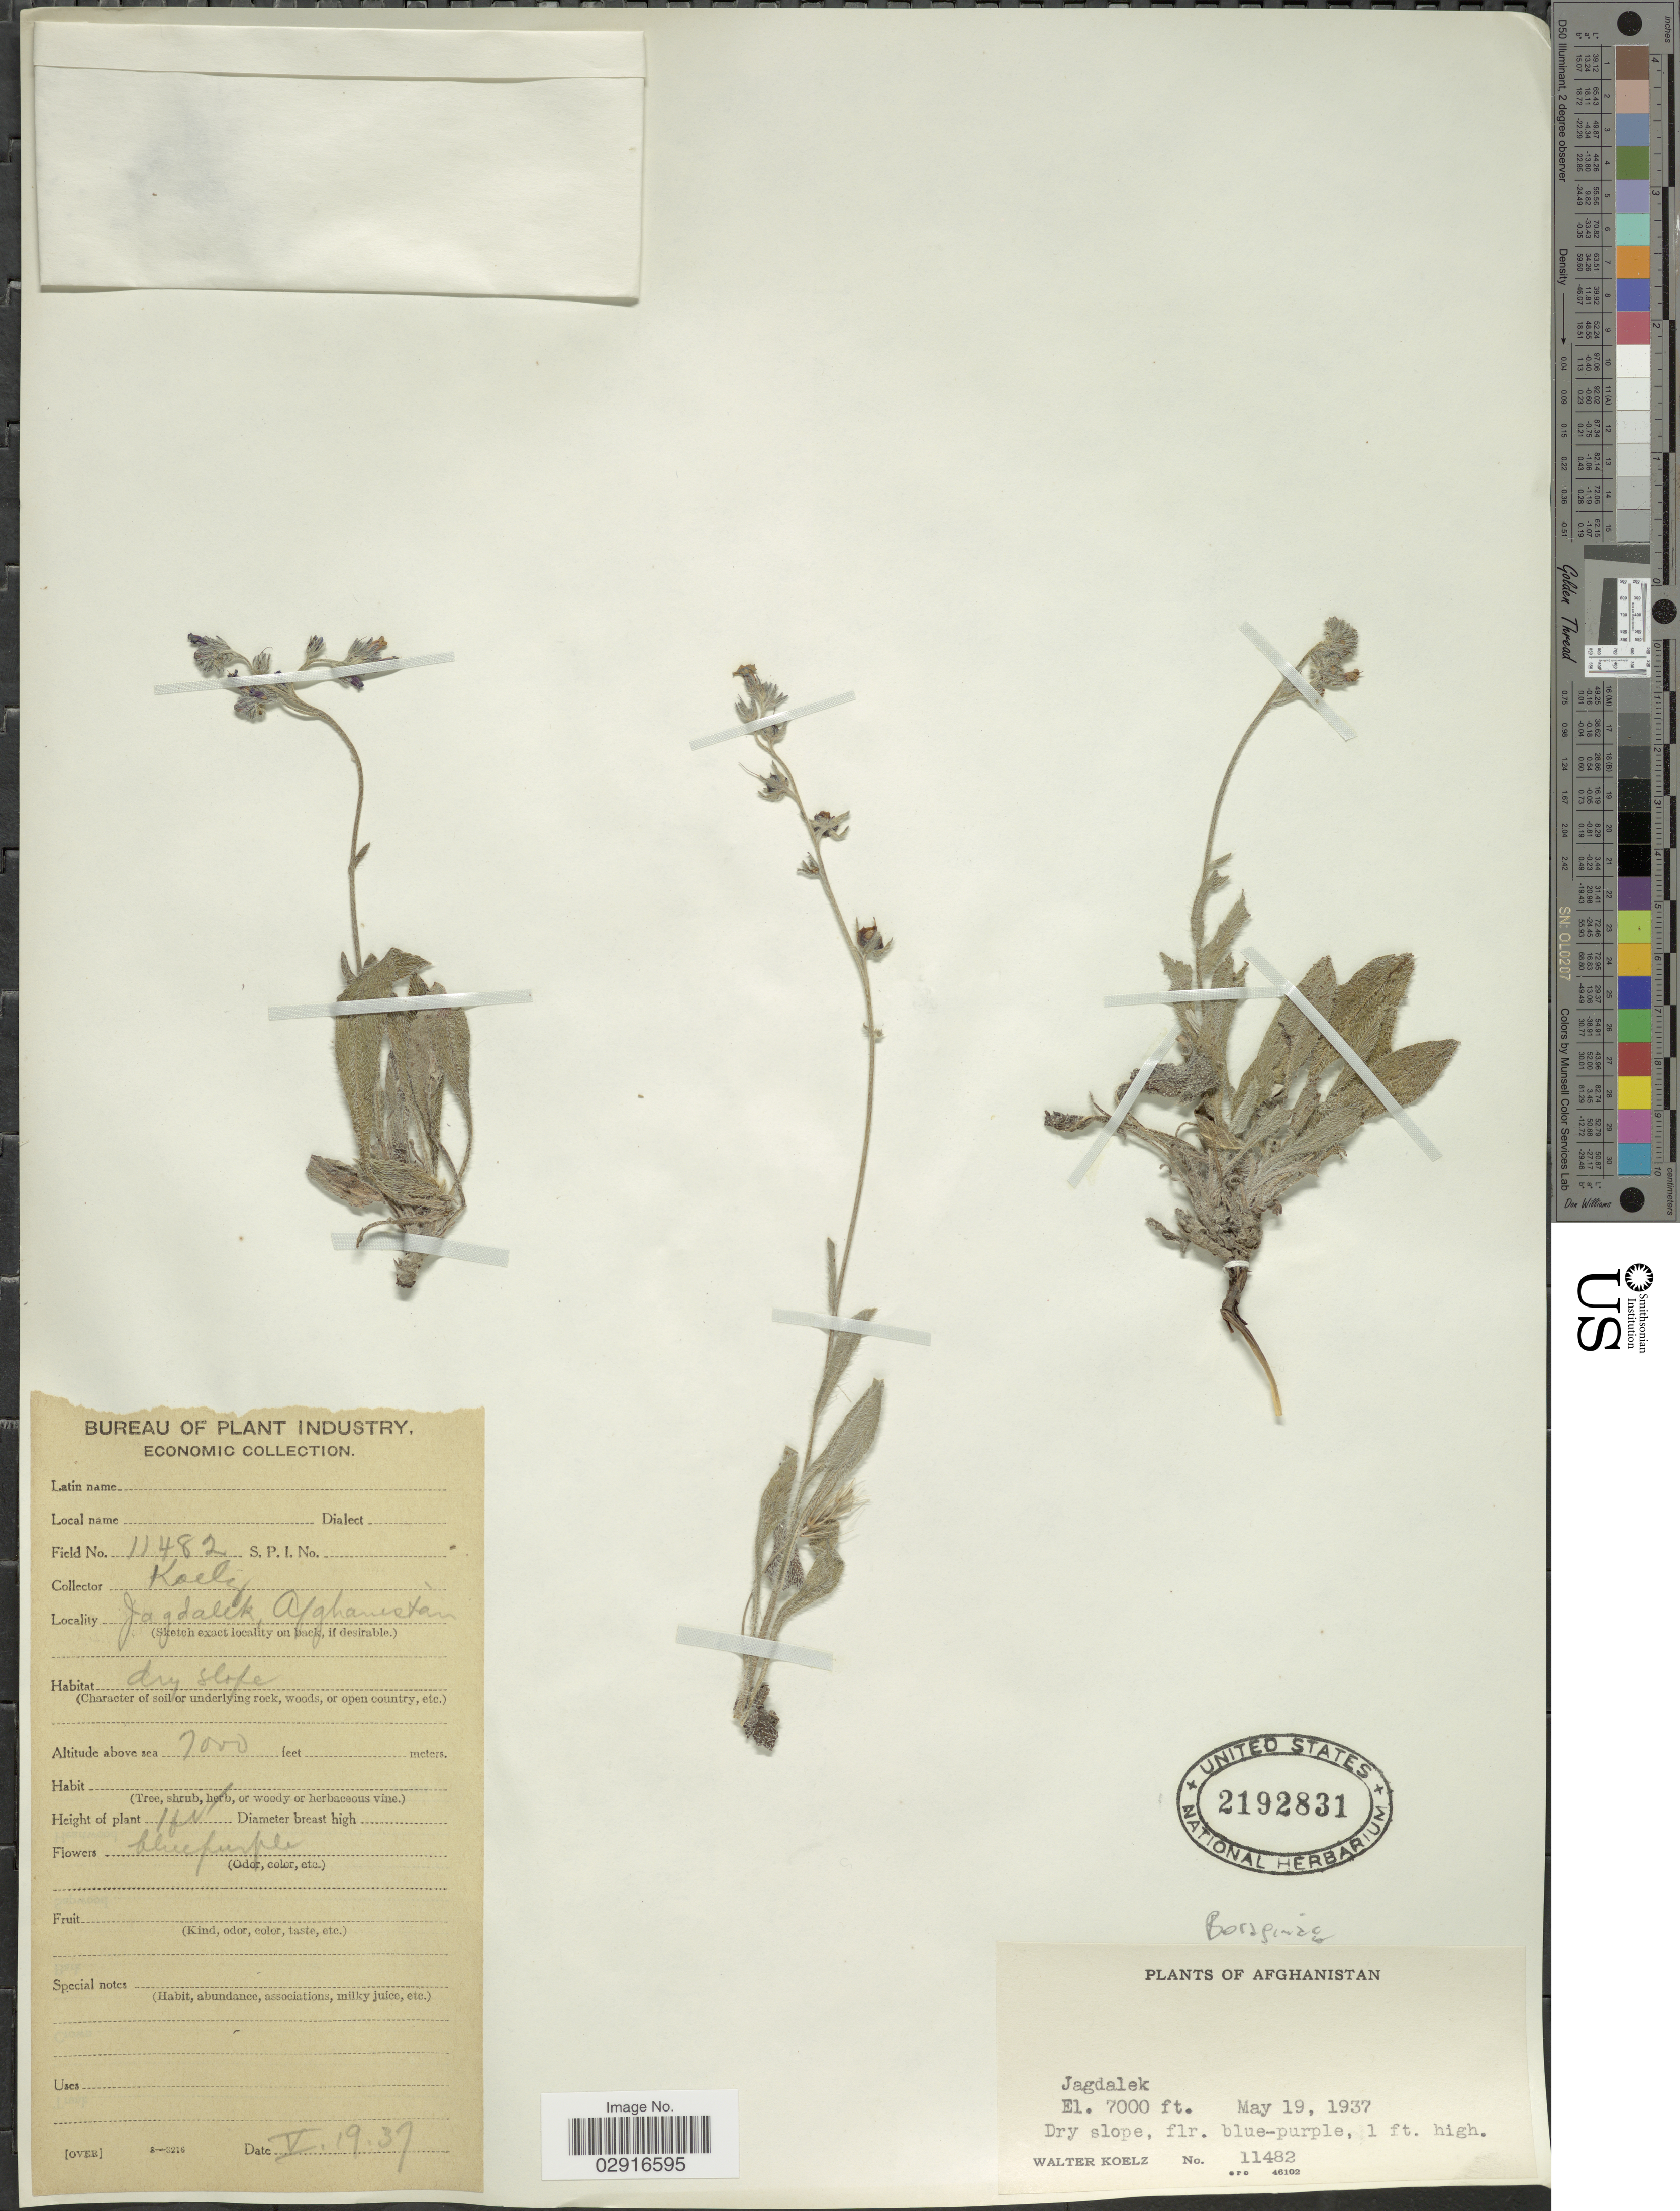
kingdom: Plantae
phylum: Tracheophyta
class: Magnoliopsida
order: Boraginales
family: Boraginaceae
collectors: W. N. Koelz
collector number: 11482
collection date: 1937-05-19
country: Afghanistan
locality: Jagdalek.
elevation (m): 2134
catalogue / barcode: US 2192831